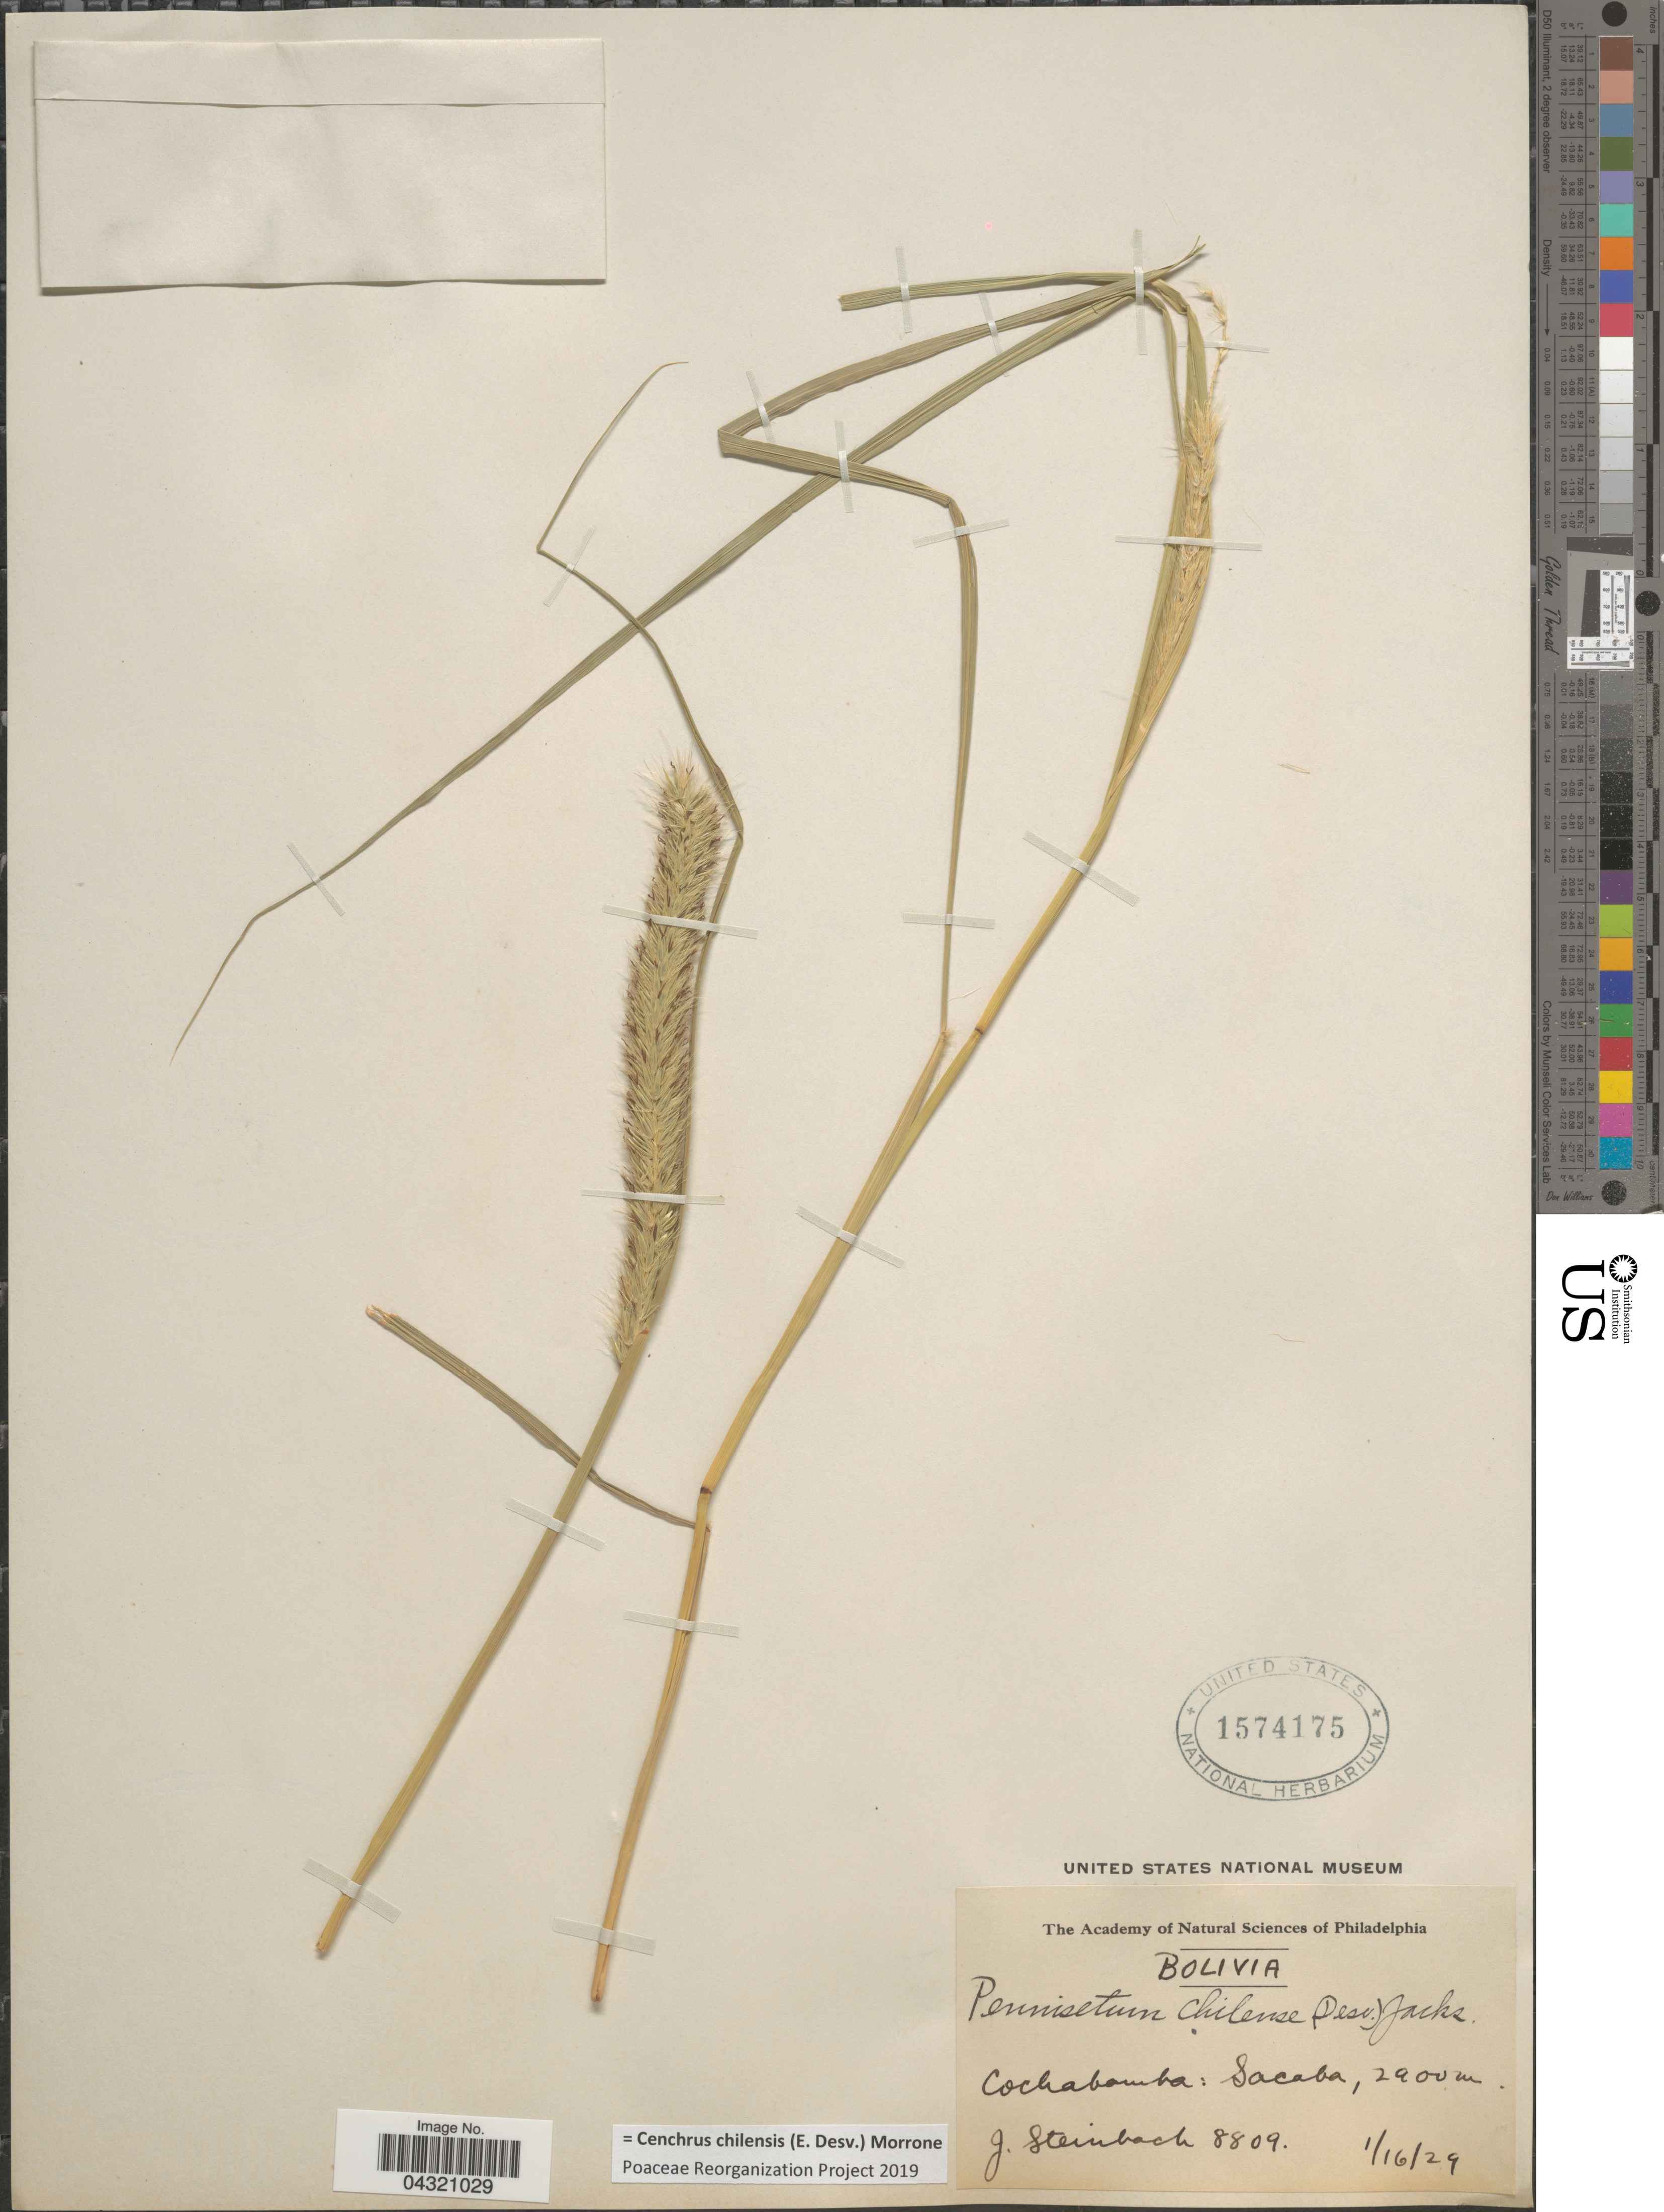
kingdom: Plantae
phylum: Tracheophyta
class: Liliopsida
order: Poales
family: Poaceae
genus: Cenchrus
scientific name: Cenchrus chilensis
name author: (É. Desv.) Morrone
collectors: J. Steinbach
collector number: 8809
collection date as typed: Transcribed d/m/y: 16/1/29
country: Bolivia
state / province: Cochabamba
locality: Sacaba.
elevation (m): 2900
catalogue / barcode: US 1574175